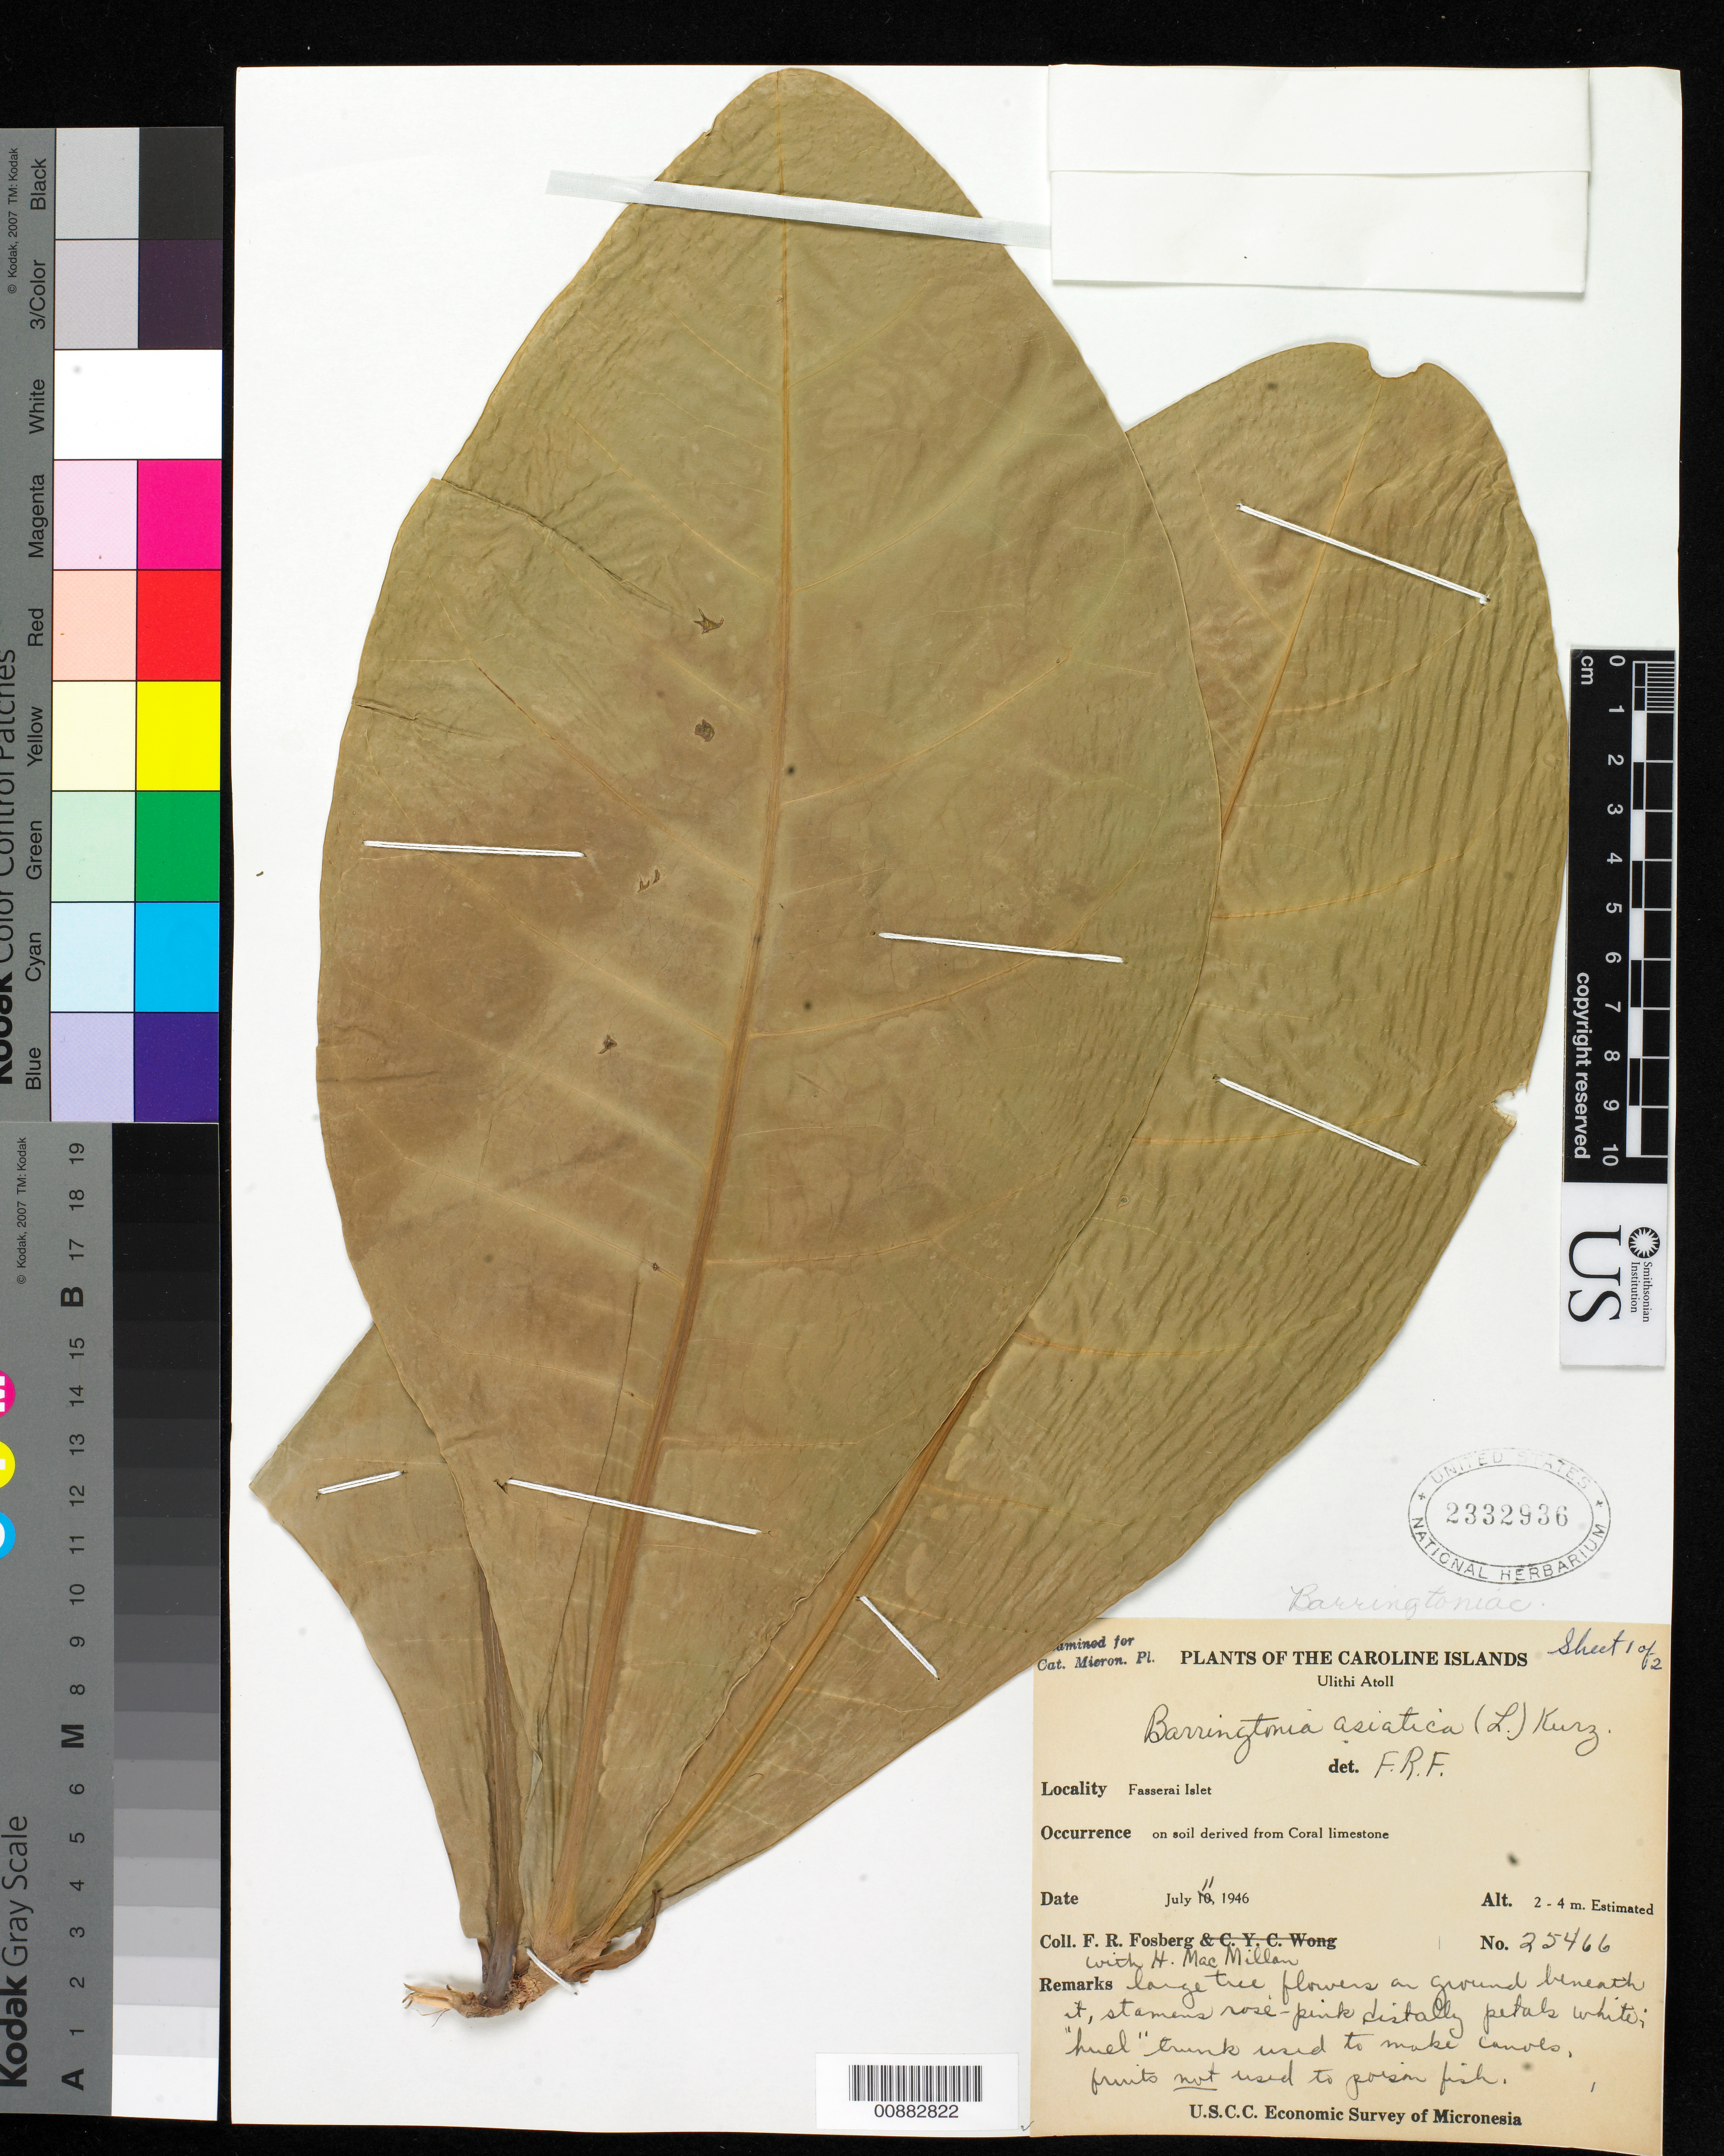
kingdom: Plantae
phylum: Tracheophyta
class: Magnoliopsida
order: Ericales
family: Lecythidaceae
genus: Barringtonia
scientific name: Barringtonia asiatica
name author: (L.) Kurz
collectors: F. R. Fosberg & H. MacMillan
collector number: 25466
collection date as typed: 11 Jul 1946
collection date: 1946-07-11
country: Micronesia, Federated States of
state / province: Yap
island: Ulithi Atoll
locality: Fasserai I.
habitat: On soil derived from coral limestone.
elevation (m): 2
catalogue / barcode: US 2332936